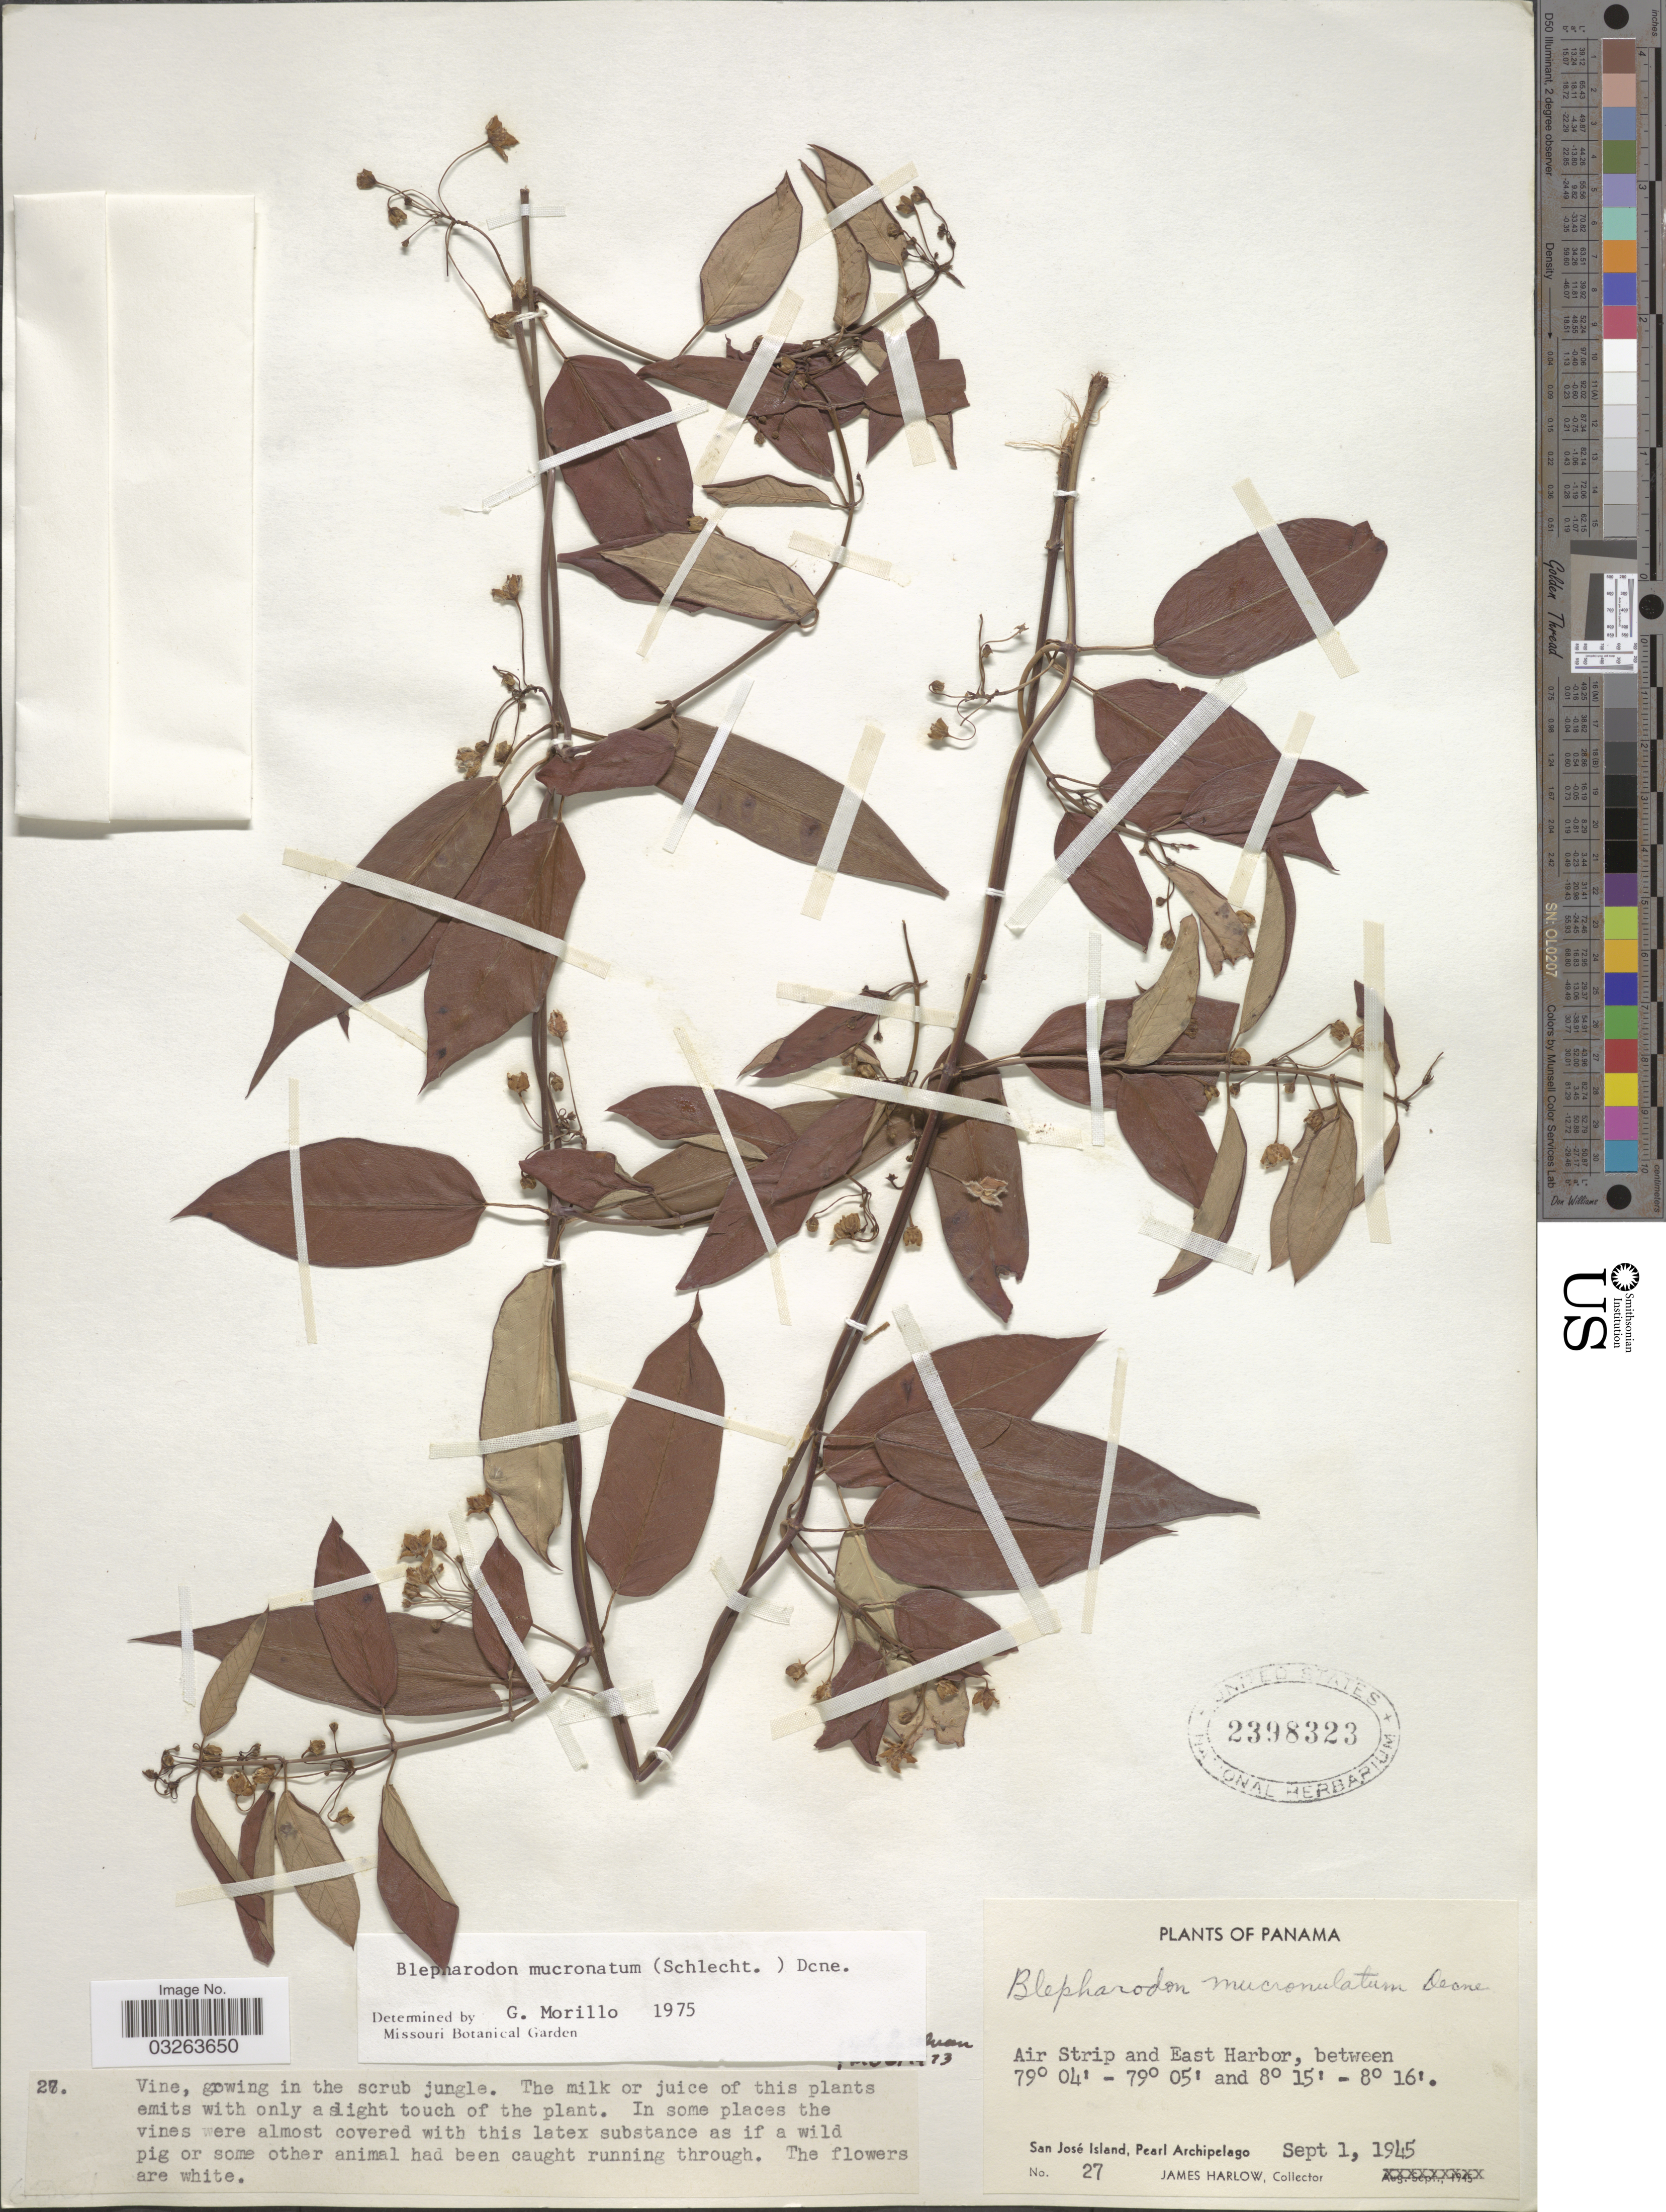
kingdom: Plantae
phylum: Tracheophyta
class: Magnoliopsida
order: Gentianales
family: Apocynaceae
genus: Blepharodon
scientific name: Blepharodon mucronatum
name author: (Schltdl.) Decne.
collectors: J. Harlow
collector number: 27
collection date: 1945-09-01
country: Panama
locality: Air Strip and East Harbor, between San José Island, Pearl Archipelago.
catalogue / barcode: US 2398323